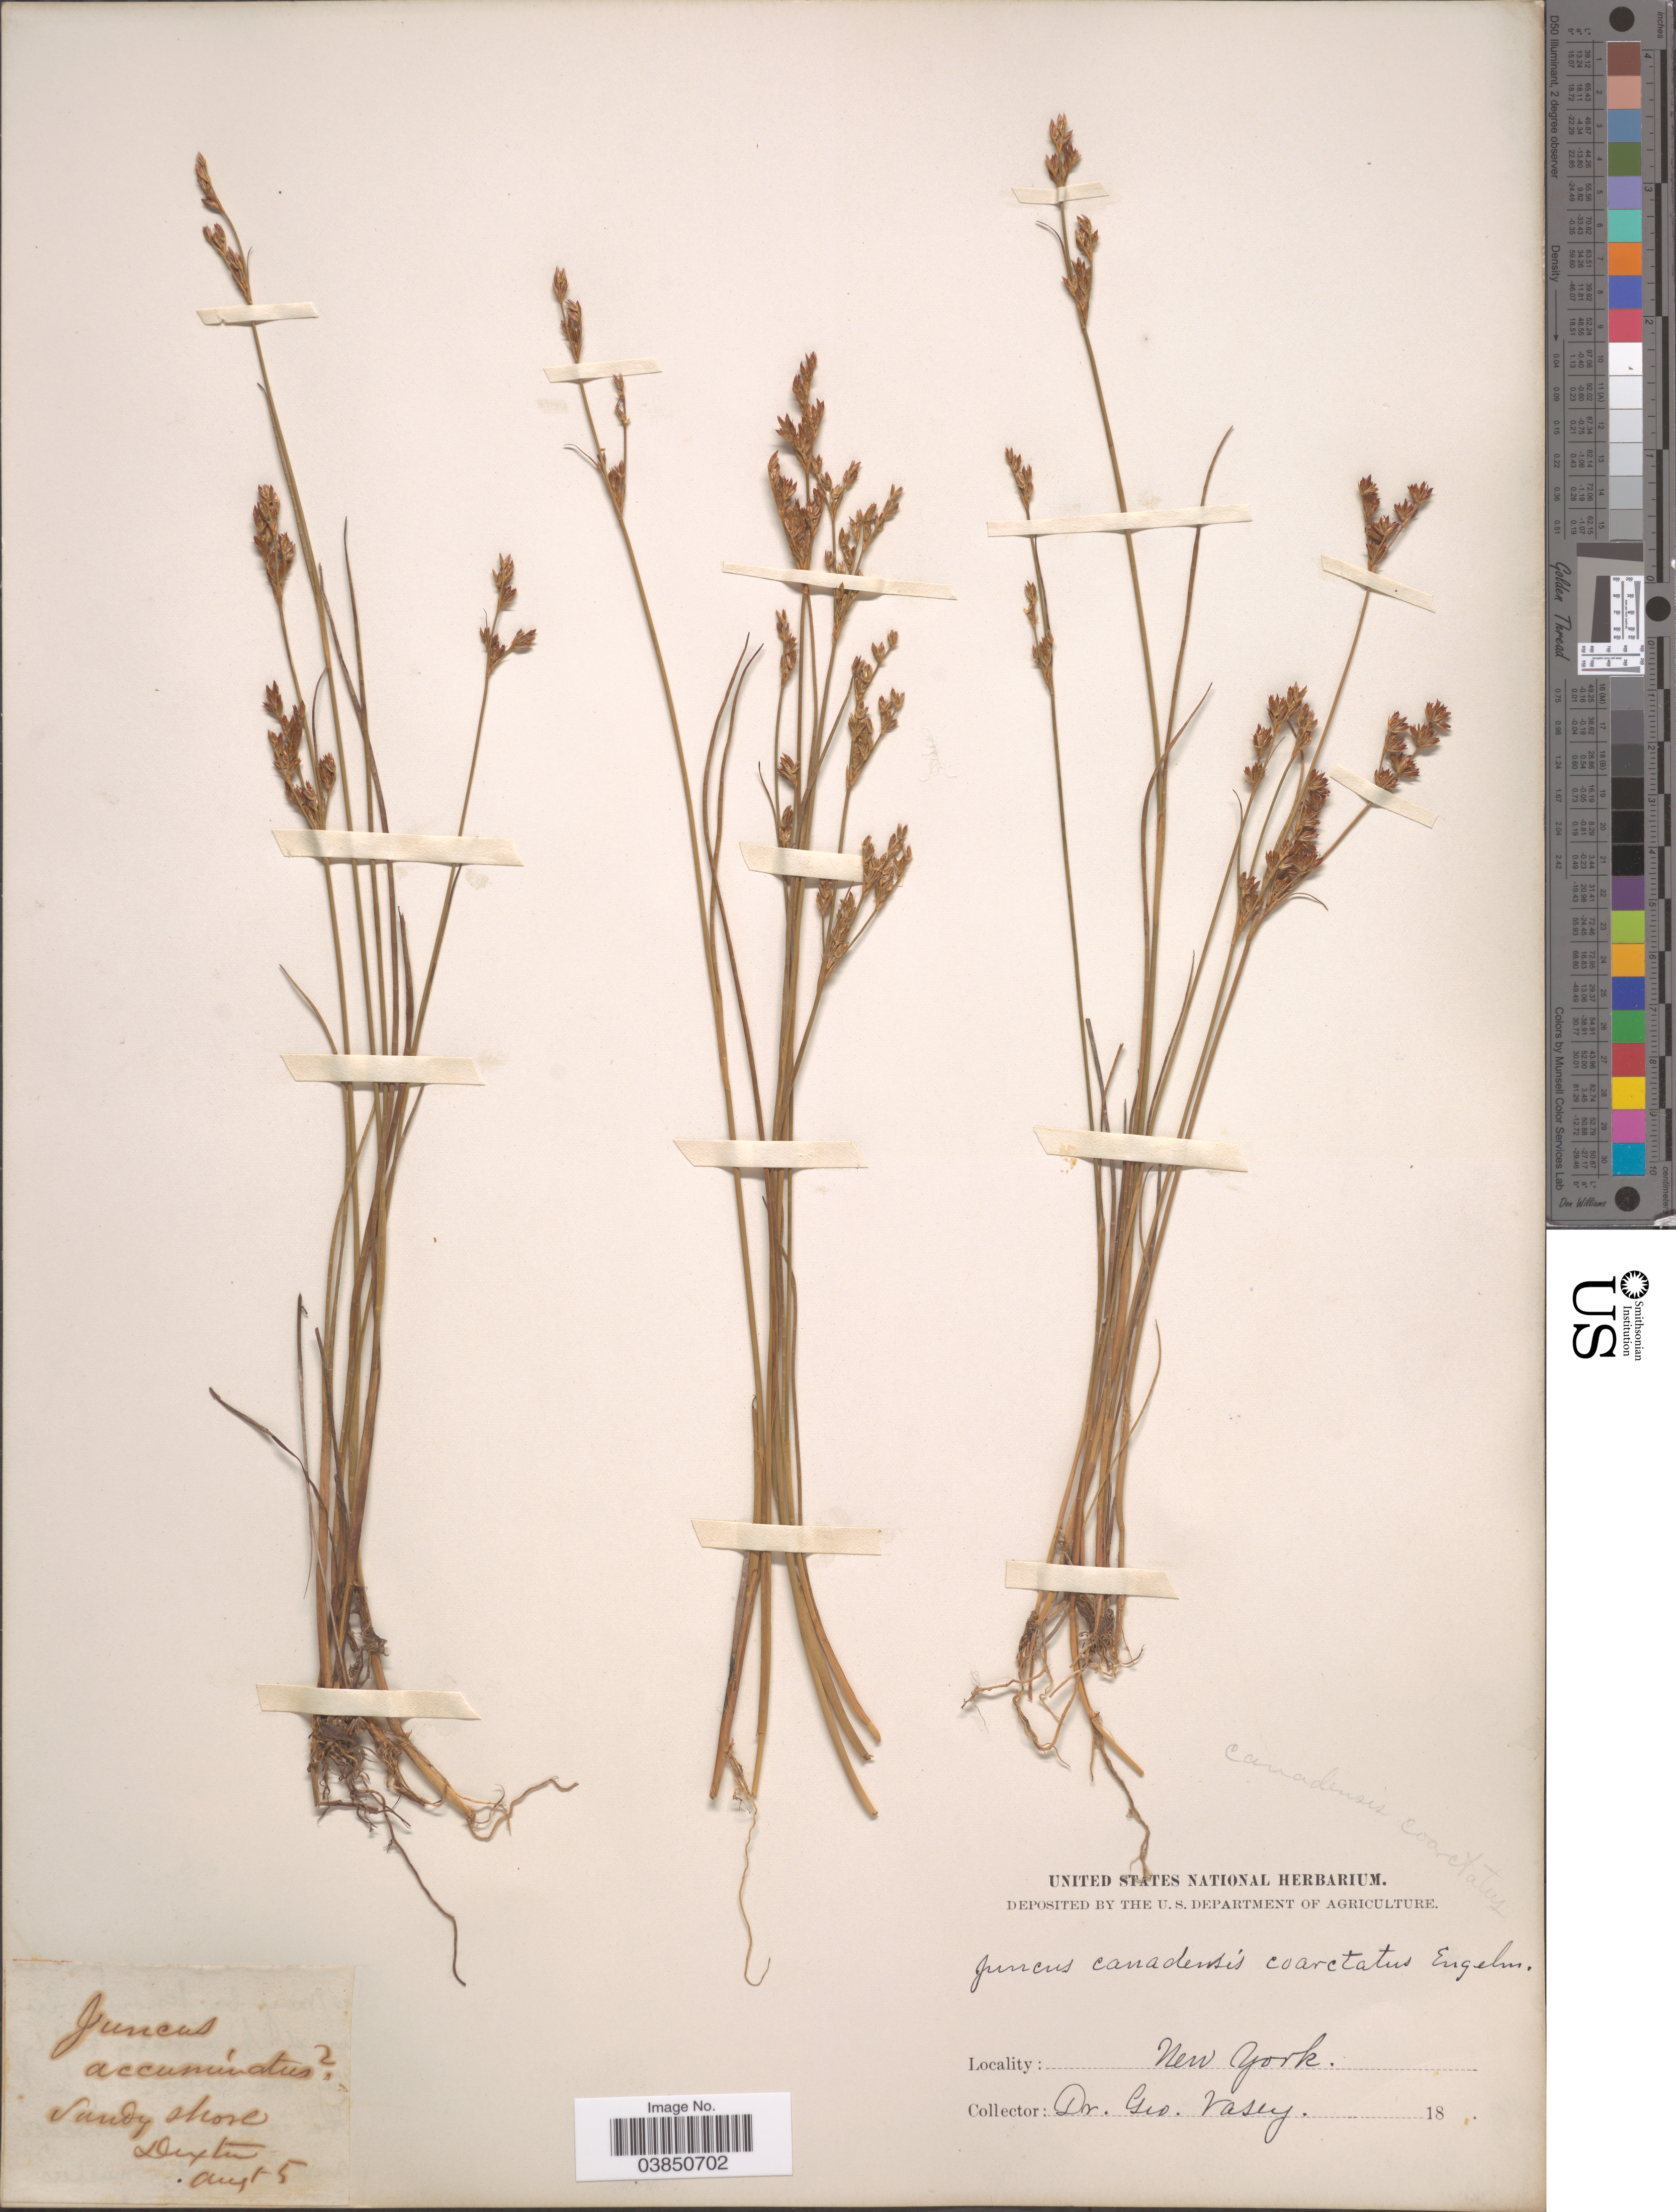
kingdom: Plantae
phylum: Tracheophyta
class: Liliopsida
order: Poales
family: Juncaceae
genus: Juncus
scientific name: Juncus brevicaudatus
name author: (Engelm.) Fernald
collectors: G. Vasey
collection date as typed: Transcribed d/m/y: 5/8/18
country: United States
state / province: New York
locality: Sandy shore. Dexter.